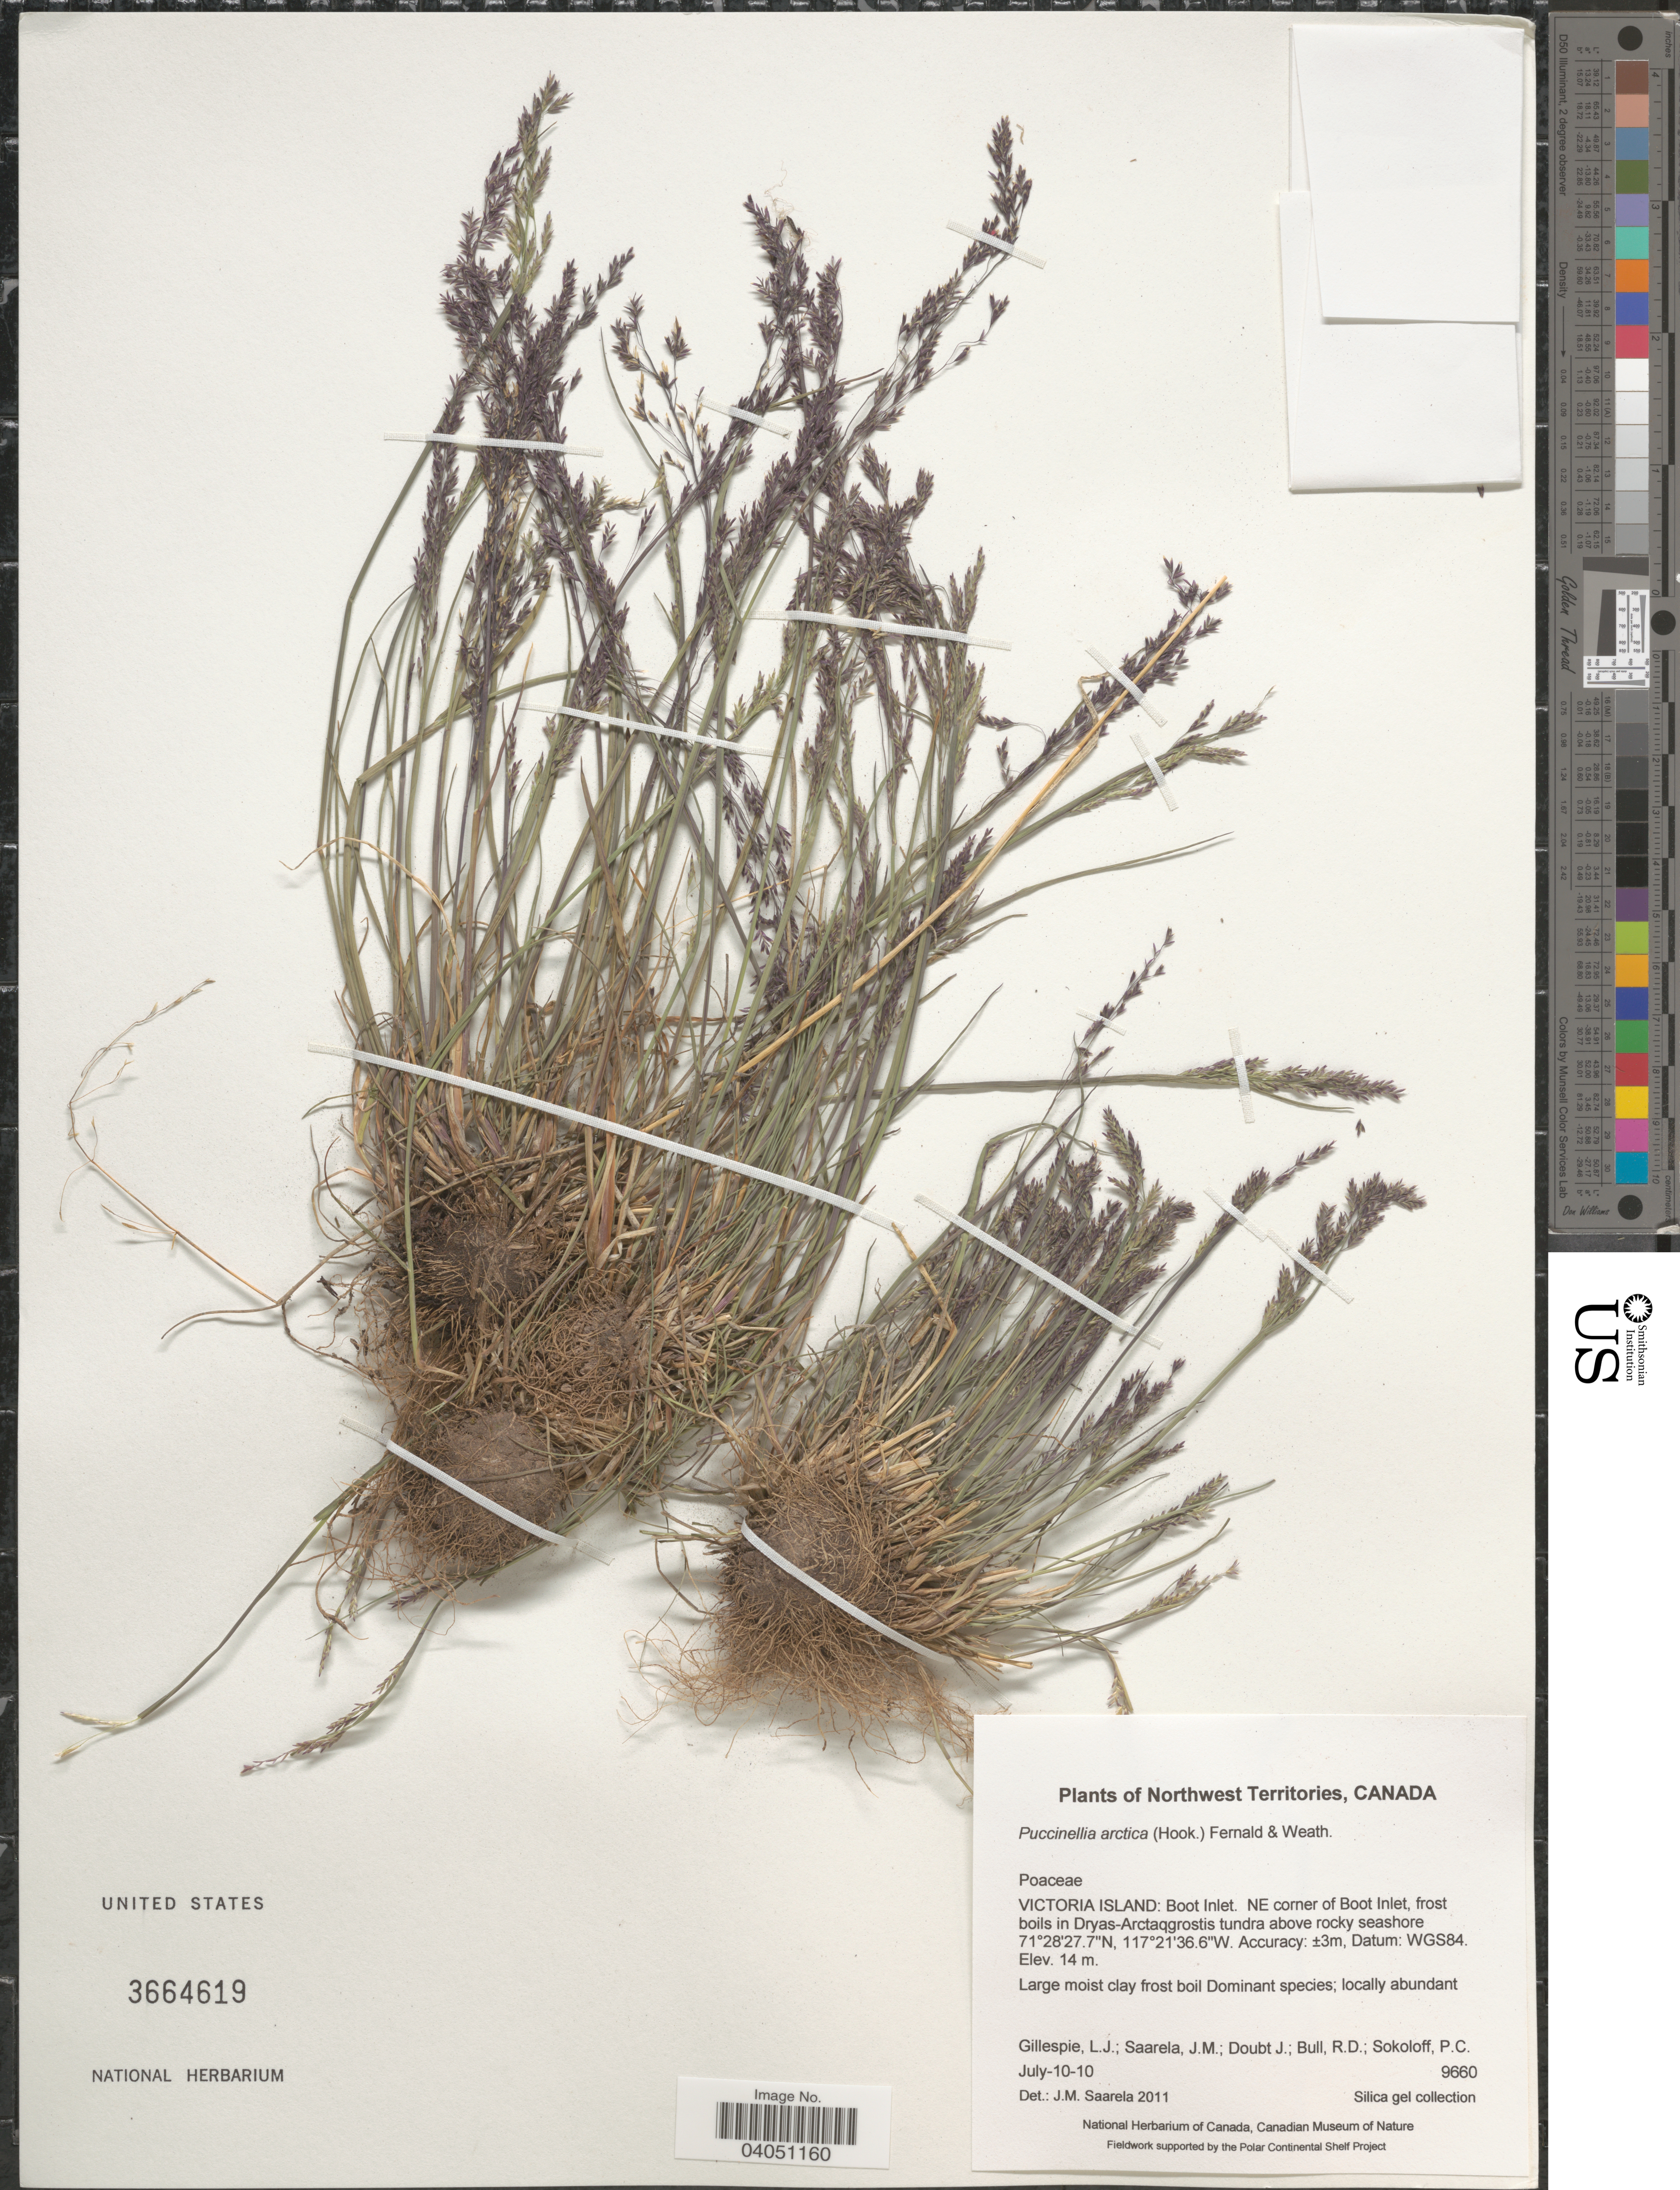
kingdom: Plantae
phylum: Tracheophyta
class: Liliopsida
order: Poales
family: Poaceae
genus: Puccinellia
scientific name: Puccinellia arctica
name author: (Hook.) & Weath.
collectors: L. Gillespie, J. Saarela, J. Doubt, R. Bull & P. Sokoloff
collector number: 9660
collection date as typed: Transcribed d/m/y: 10/7/10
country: Canada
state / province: Northwest Territories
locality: Victoria Island: Boot Inlet. NE corner of Boot Inlet, above rocky seashore. Datum: WGS84.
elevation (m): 14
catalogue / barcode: US 3664619